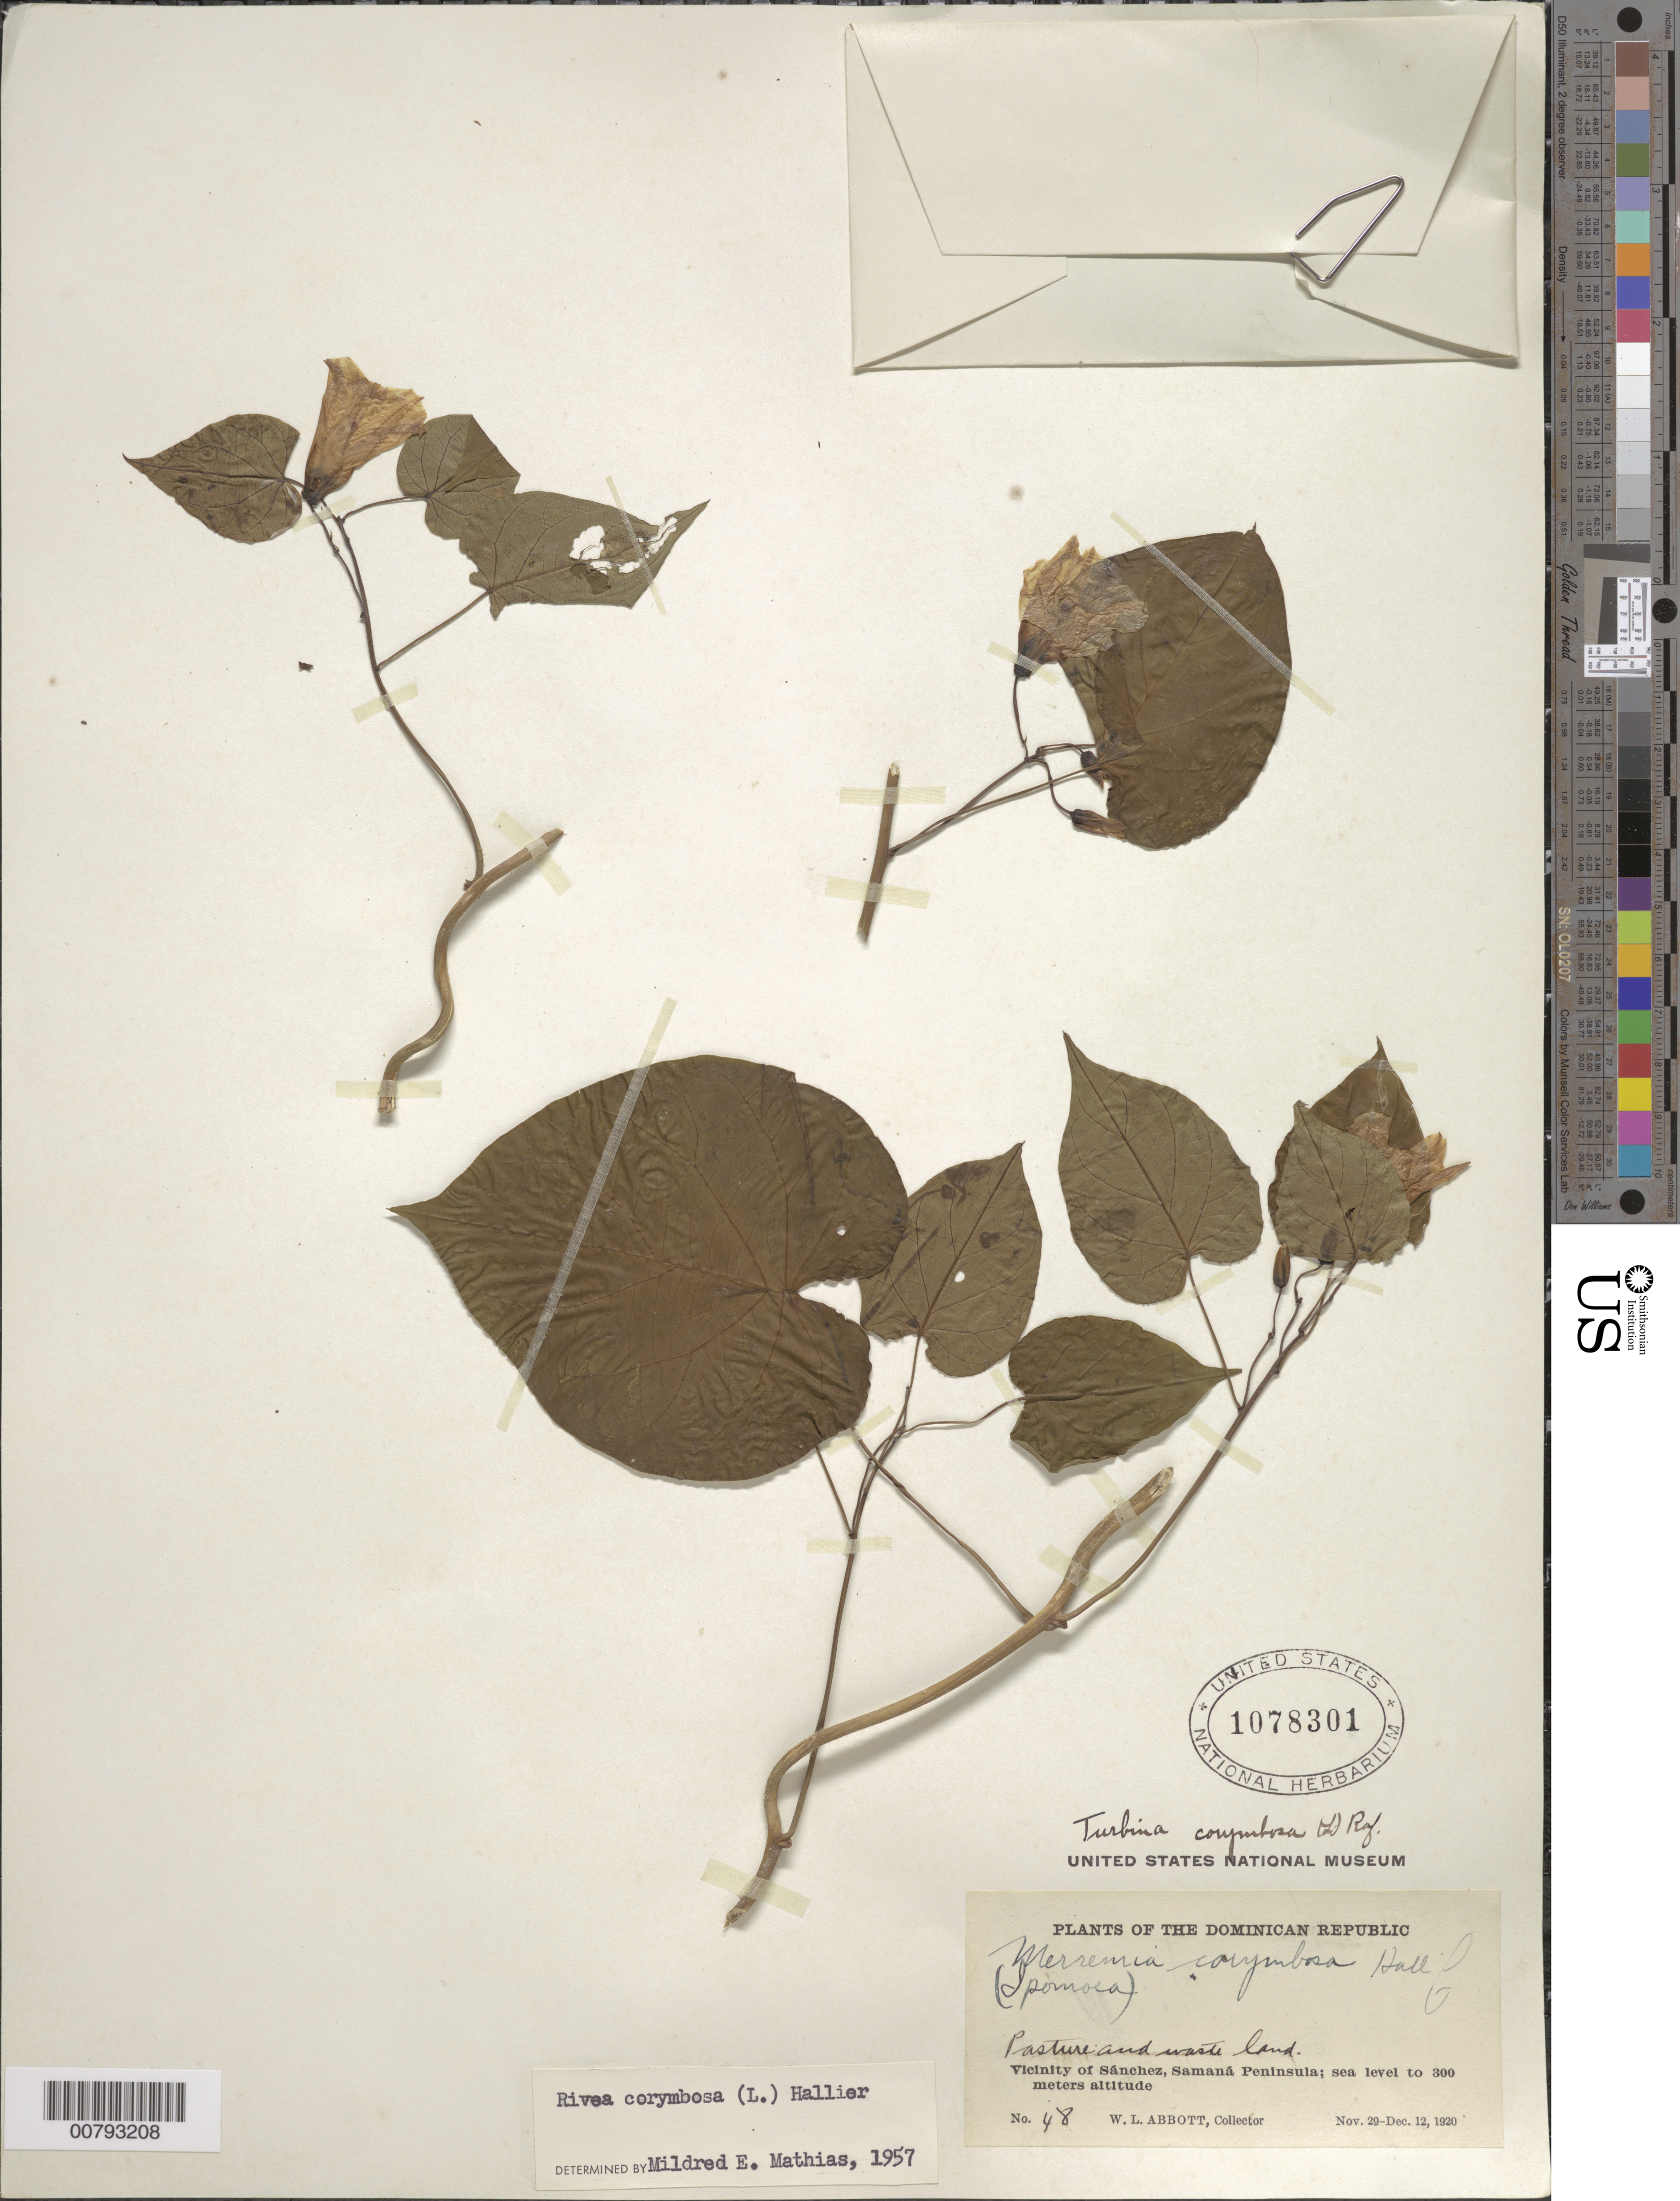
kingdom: Plantae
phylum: Tracheophyta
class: Magnoliopsida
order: Solanales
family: Convolvulaceae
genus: Turbina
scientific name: Turbina corymbosa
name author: (L.) Raf.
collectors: W. L. Abbott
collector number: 48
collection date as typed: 29 Dec 1920 to 12 Dec 1920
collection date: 1920-12-12/1920-12-29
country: Dominican Republic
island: Hispaniola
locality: Samaná Peninsula, vicinity of Sánchez.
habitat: Pasture and waste land.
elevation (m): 0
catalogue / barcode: US 1078301